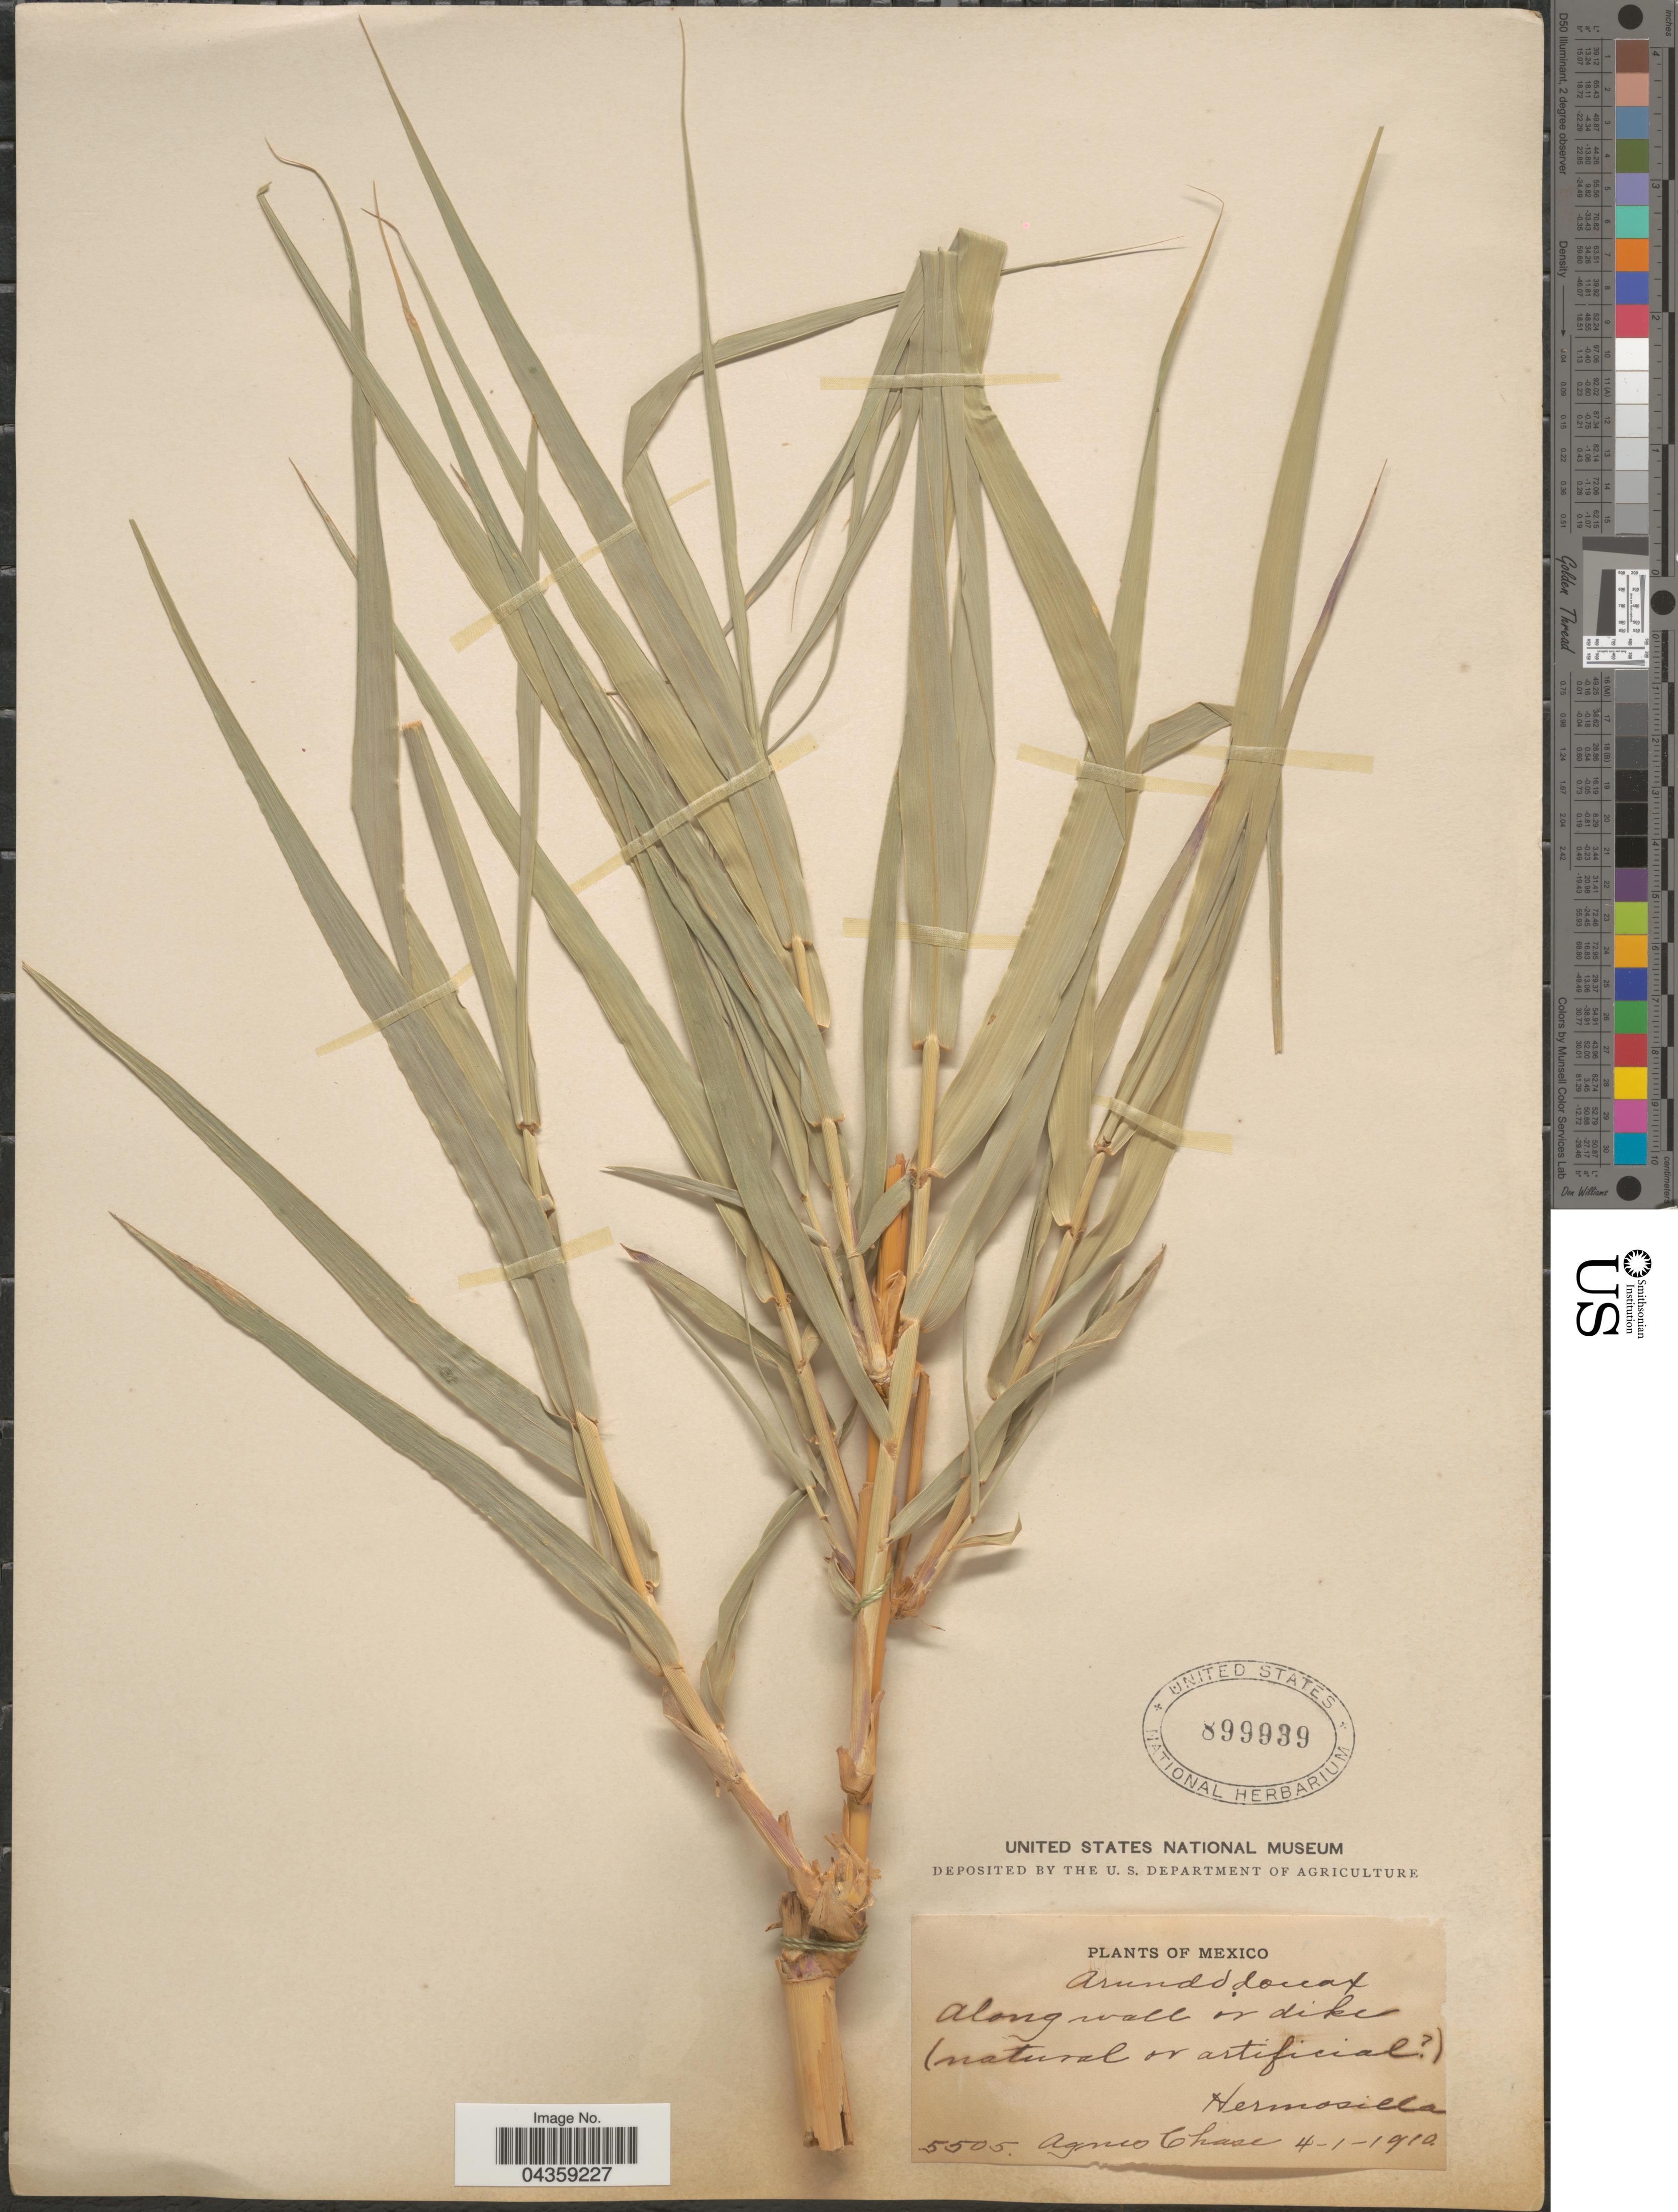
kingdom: Plantae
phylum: Tracheophyta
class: Liliopsida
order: Poales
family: Poaceae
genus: Arundo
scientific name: Arundo donax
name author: L.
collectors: A. Chase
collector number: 5505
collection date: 1910-01-04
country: Mexico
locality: Hermosilla.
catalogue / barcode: US 899939